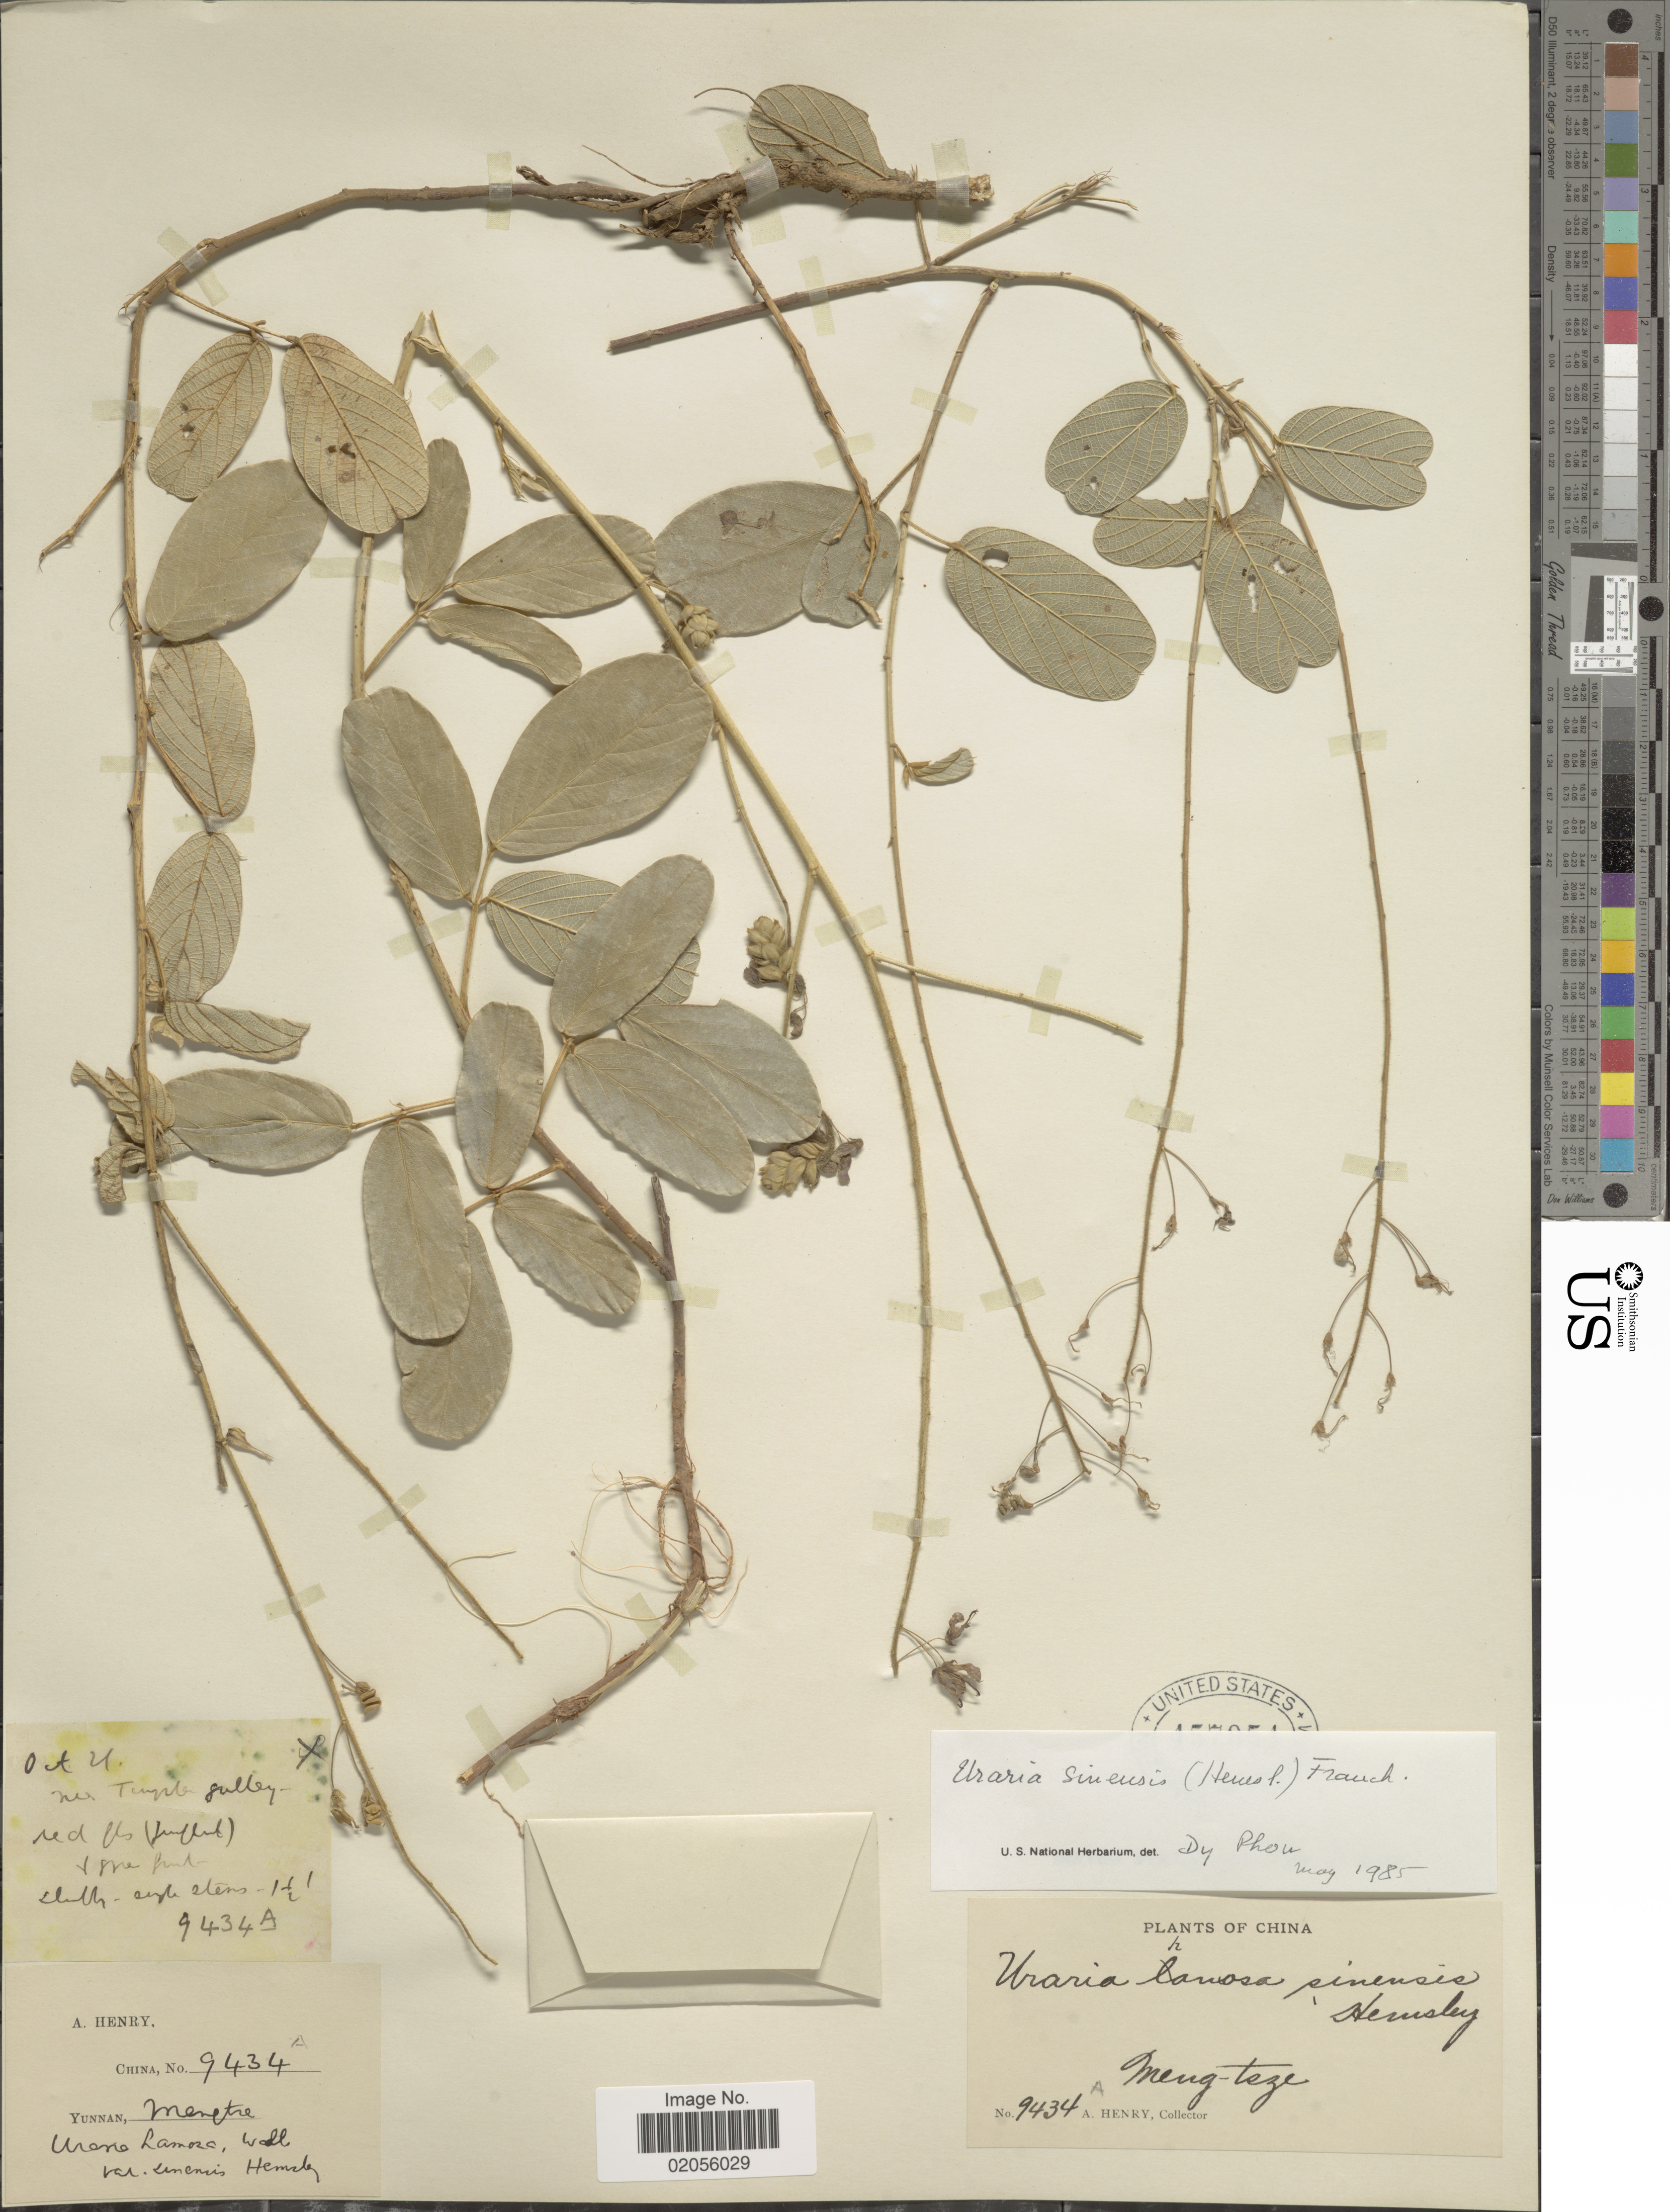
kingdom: Plantae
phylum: Tracheophyta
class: Magnoliopsida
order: Fabales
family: Fabaceae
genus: Uraria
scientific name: Uraria sinensis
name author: (J.H. Hemsl.) Franch.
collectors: A. Henry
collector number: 9434 A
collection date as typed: Transcribed d/m/y: /10/21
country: China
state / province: Yunnan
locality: Meng-tsze.